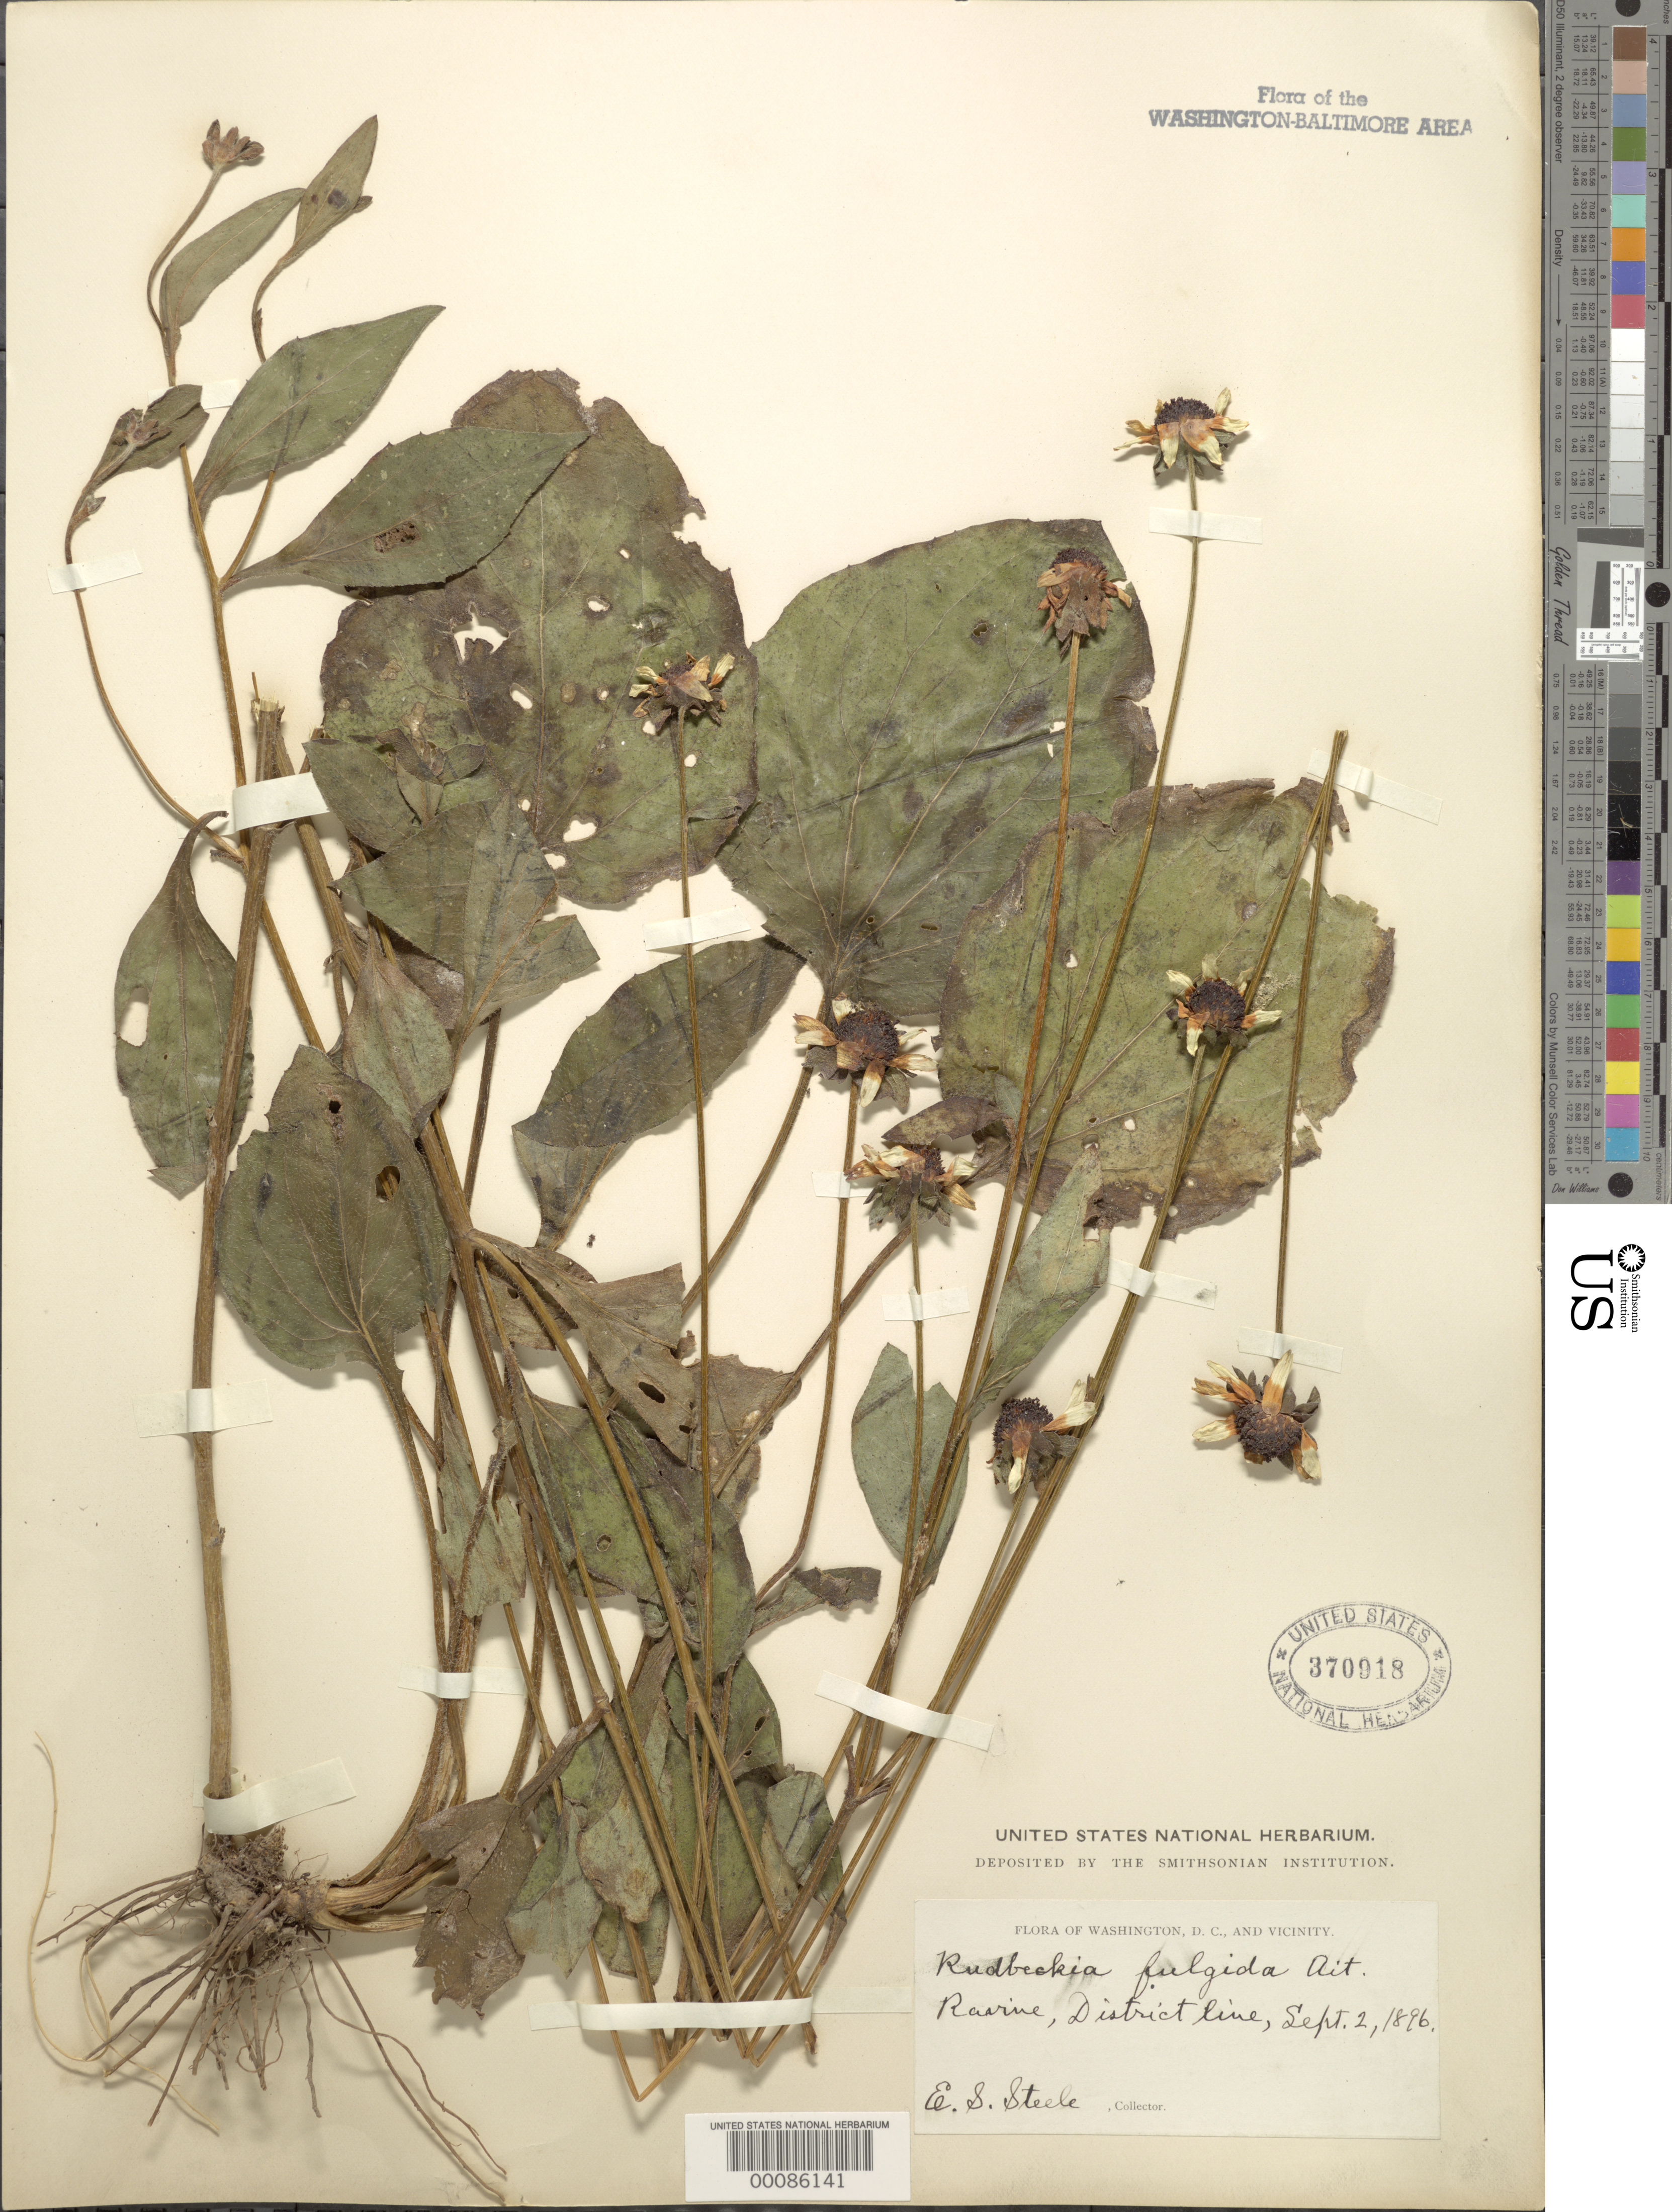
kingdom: Plantae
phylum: Tracheophyta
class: Magnoliopsida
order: Asterales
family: Asteraceae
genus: Rudbeckia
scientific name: Rudbeckia fulgida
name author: Aiton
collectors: E. Steele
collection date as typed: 02 Sep 1896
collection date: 1896-09-02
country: United States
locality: District Line Ravine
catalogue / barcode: US 370918